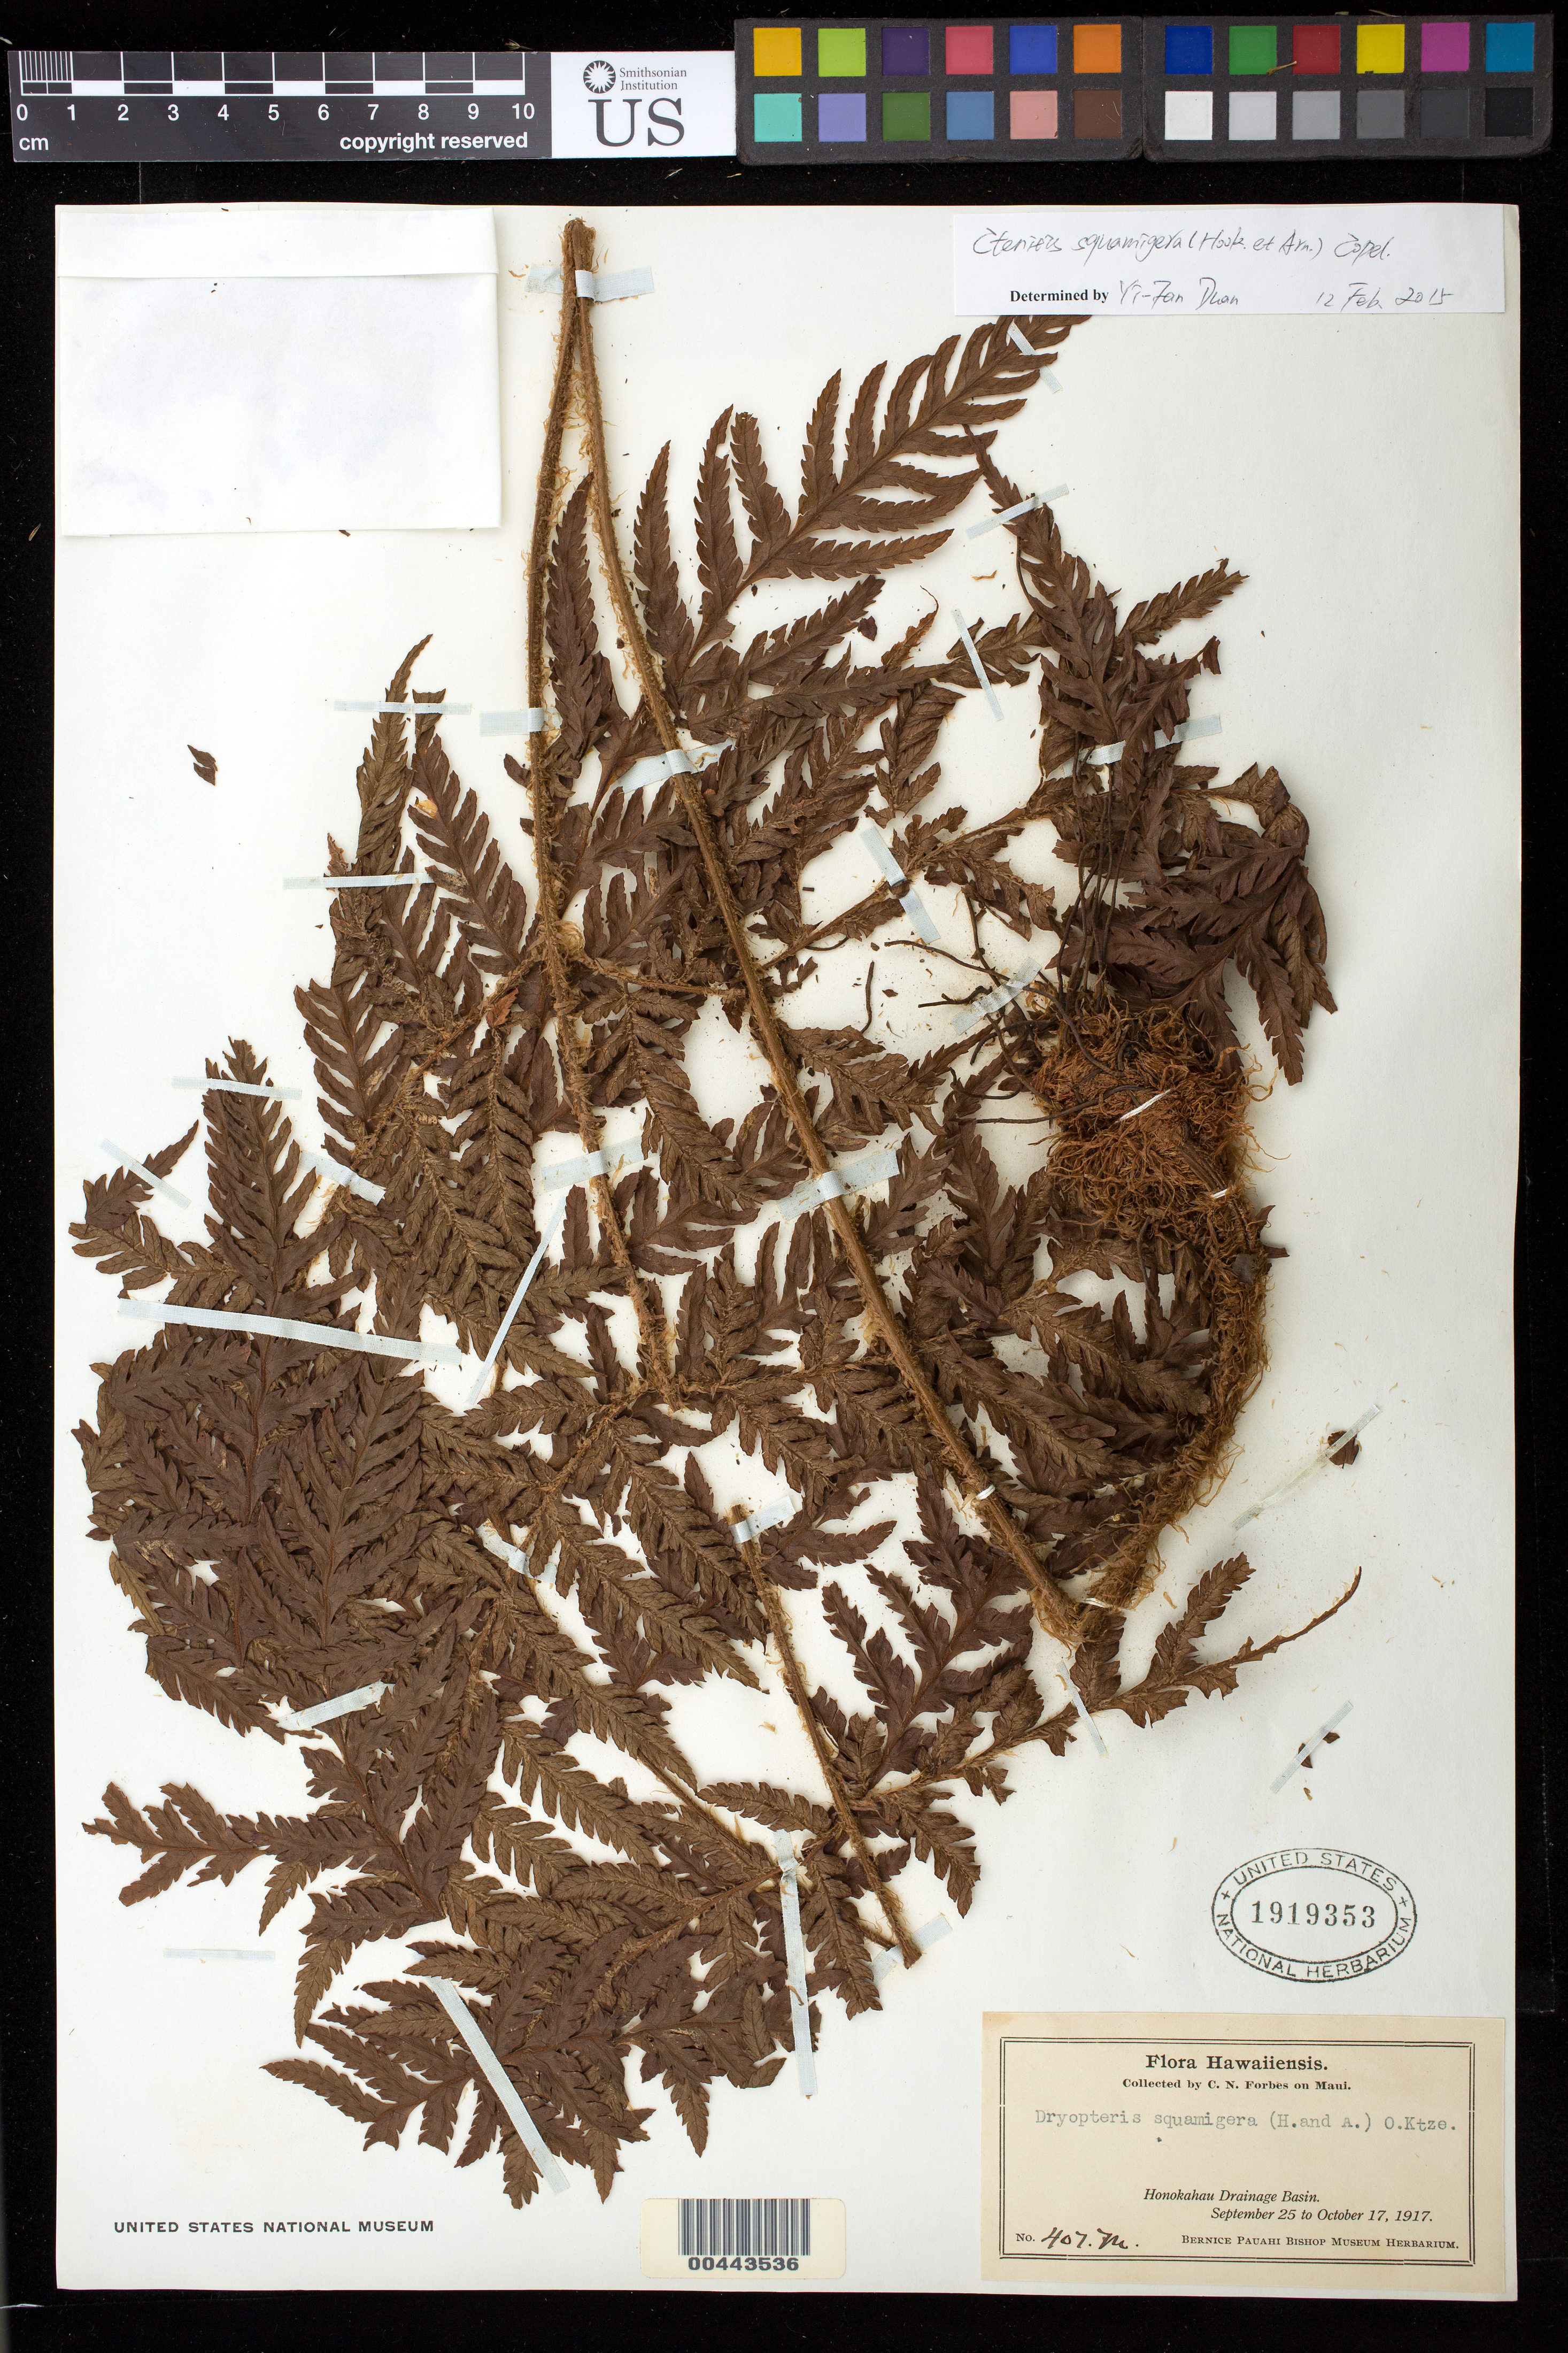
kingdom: Plantae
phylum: Tracheophyta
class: Polypodiopsida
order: Polypodiales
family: Dryopteridaceae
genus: Ctenitis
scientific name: Ctenitis squamigera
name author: (Hook. & Arn.) Copel.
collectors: C. N. Forbes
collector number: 407.M.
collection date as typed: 25 Sep 1917 to 17 Oct 1917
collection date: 1917-09-25/1917-10-17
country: United States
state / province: Hawaii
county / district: Maui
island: Maui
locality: Honokahau Drainage Basin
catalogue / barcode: US 1919353